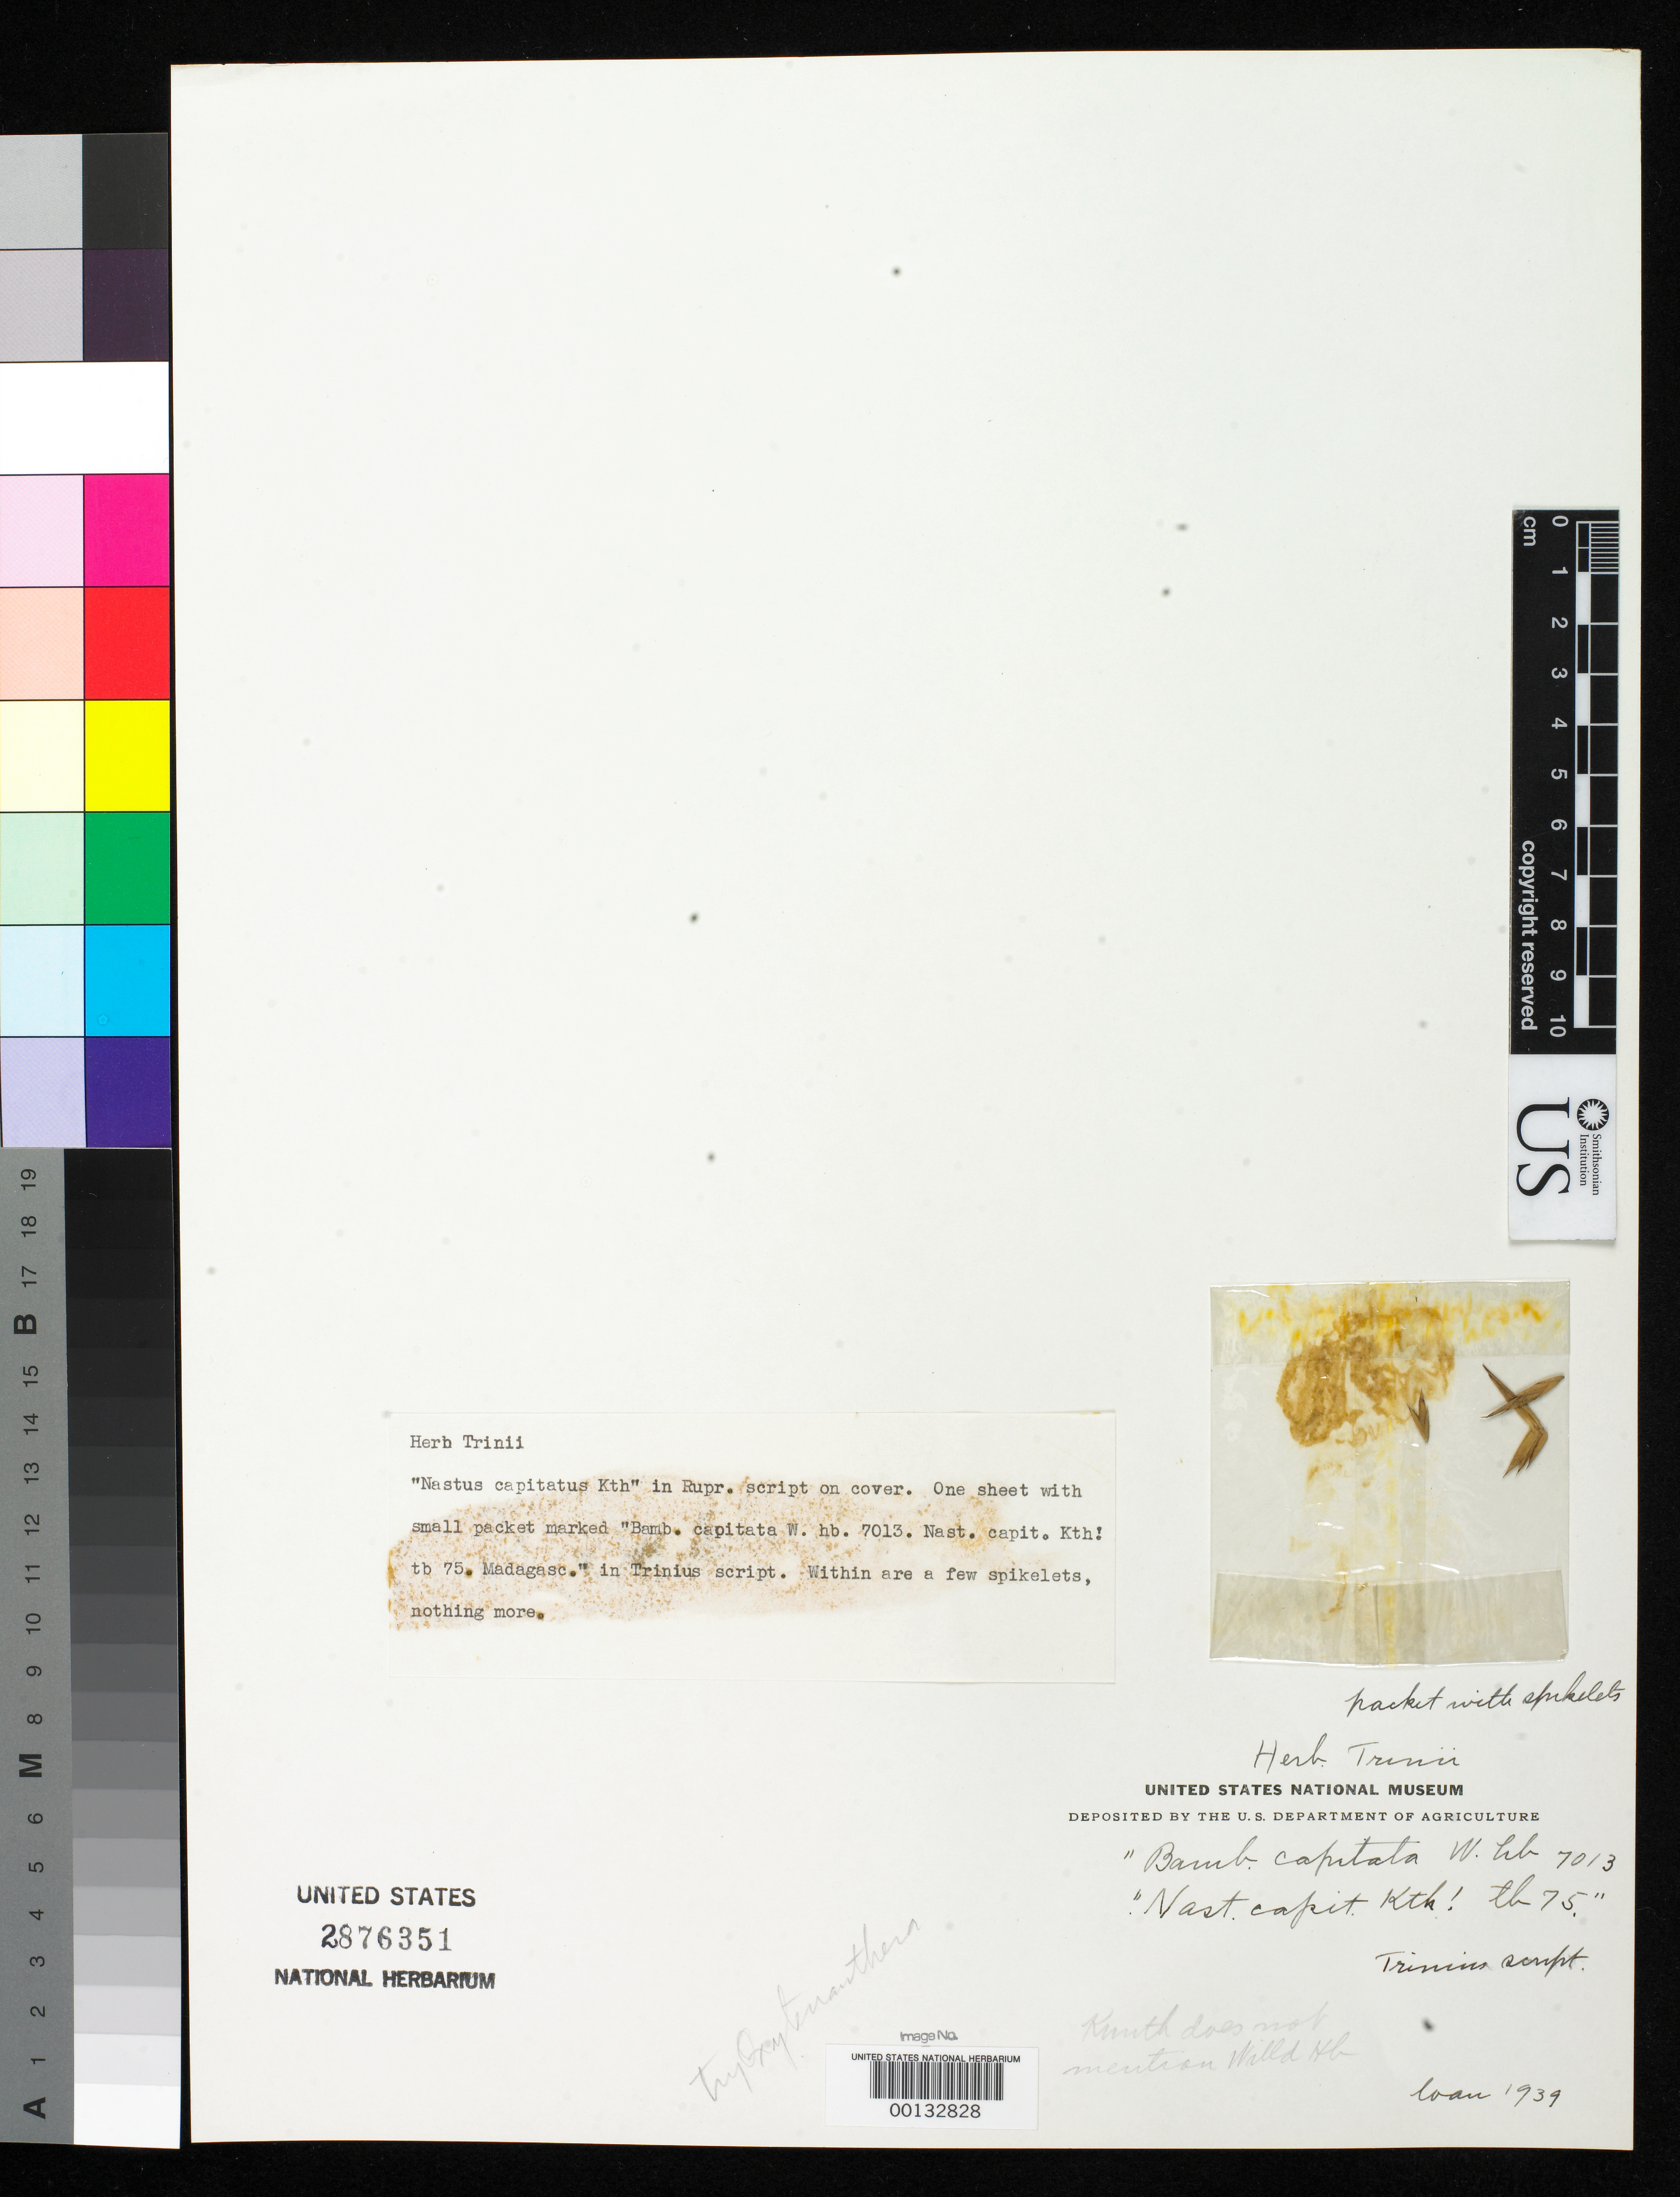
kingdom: Plantae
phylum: Tracheophyta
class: Liliopsida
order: Poales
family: Poaceae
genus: Nastus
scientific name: Nastus capitatus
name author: Kunth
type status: Type Material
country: Madagascar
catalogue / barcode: US 2876351